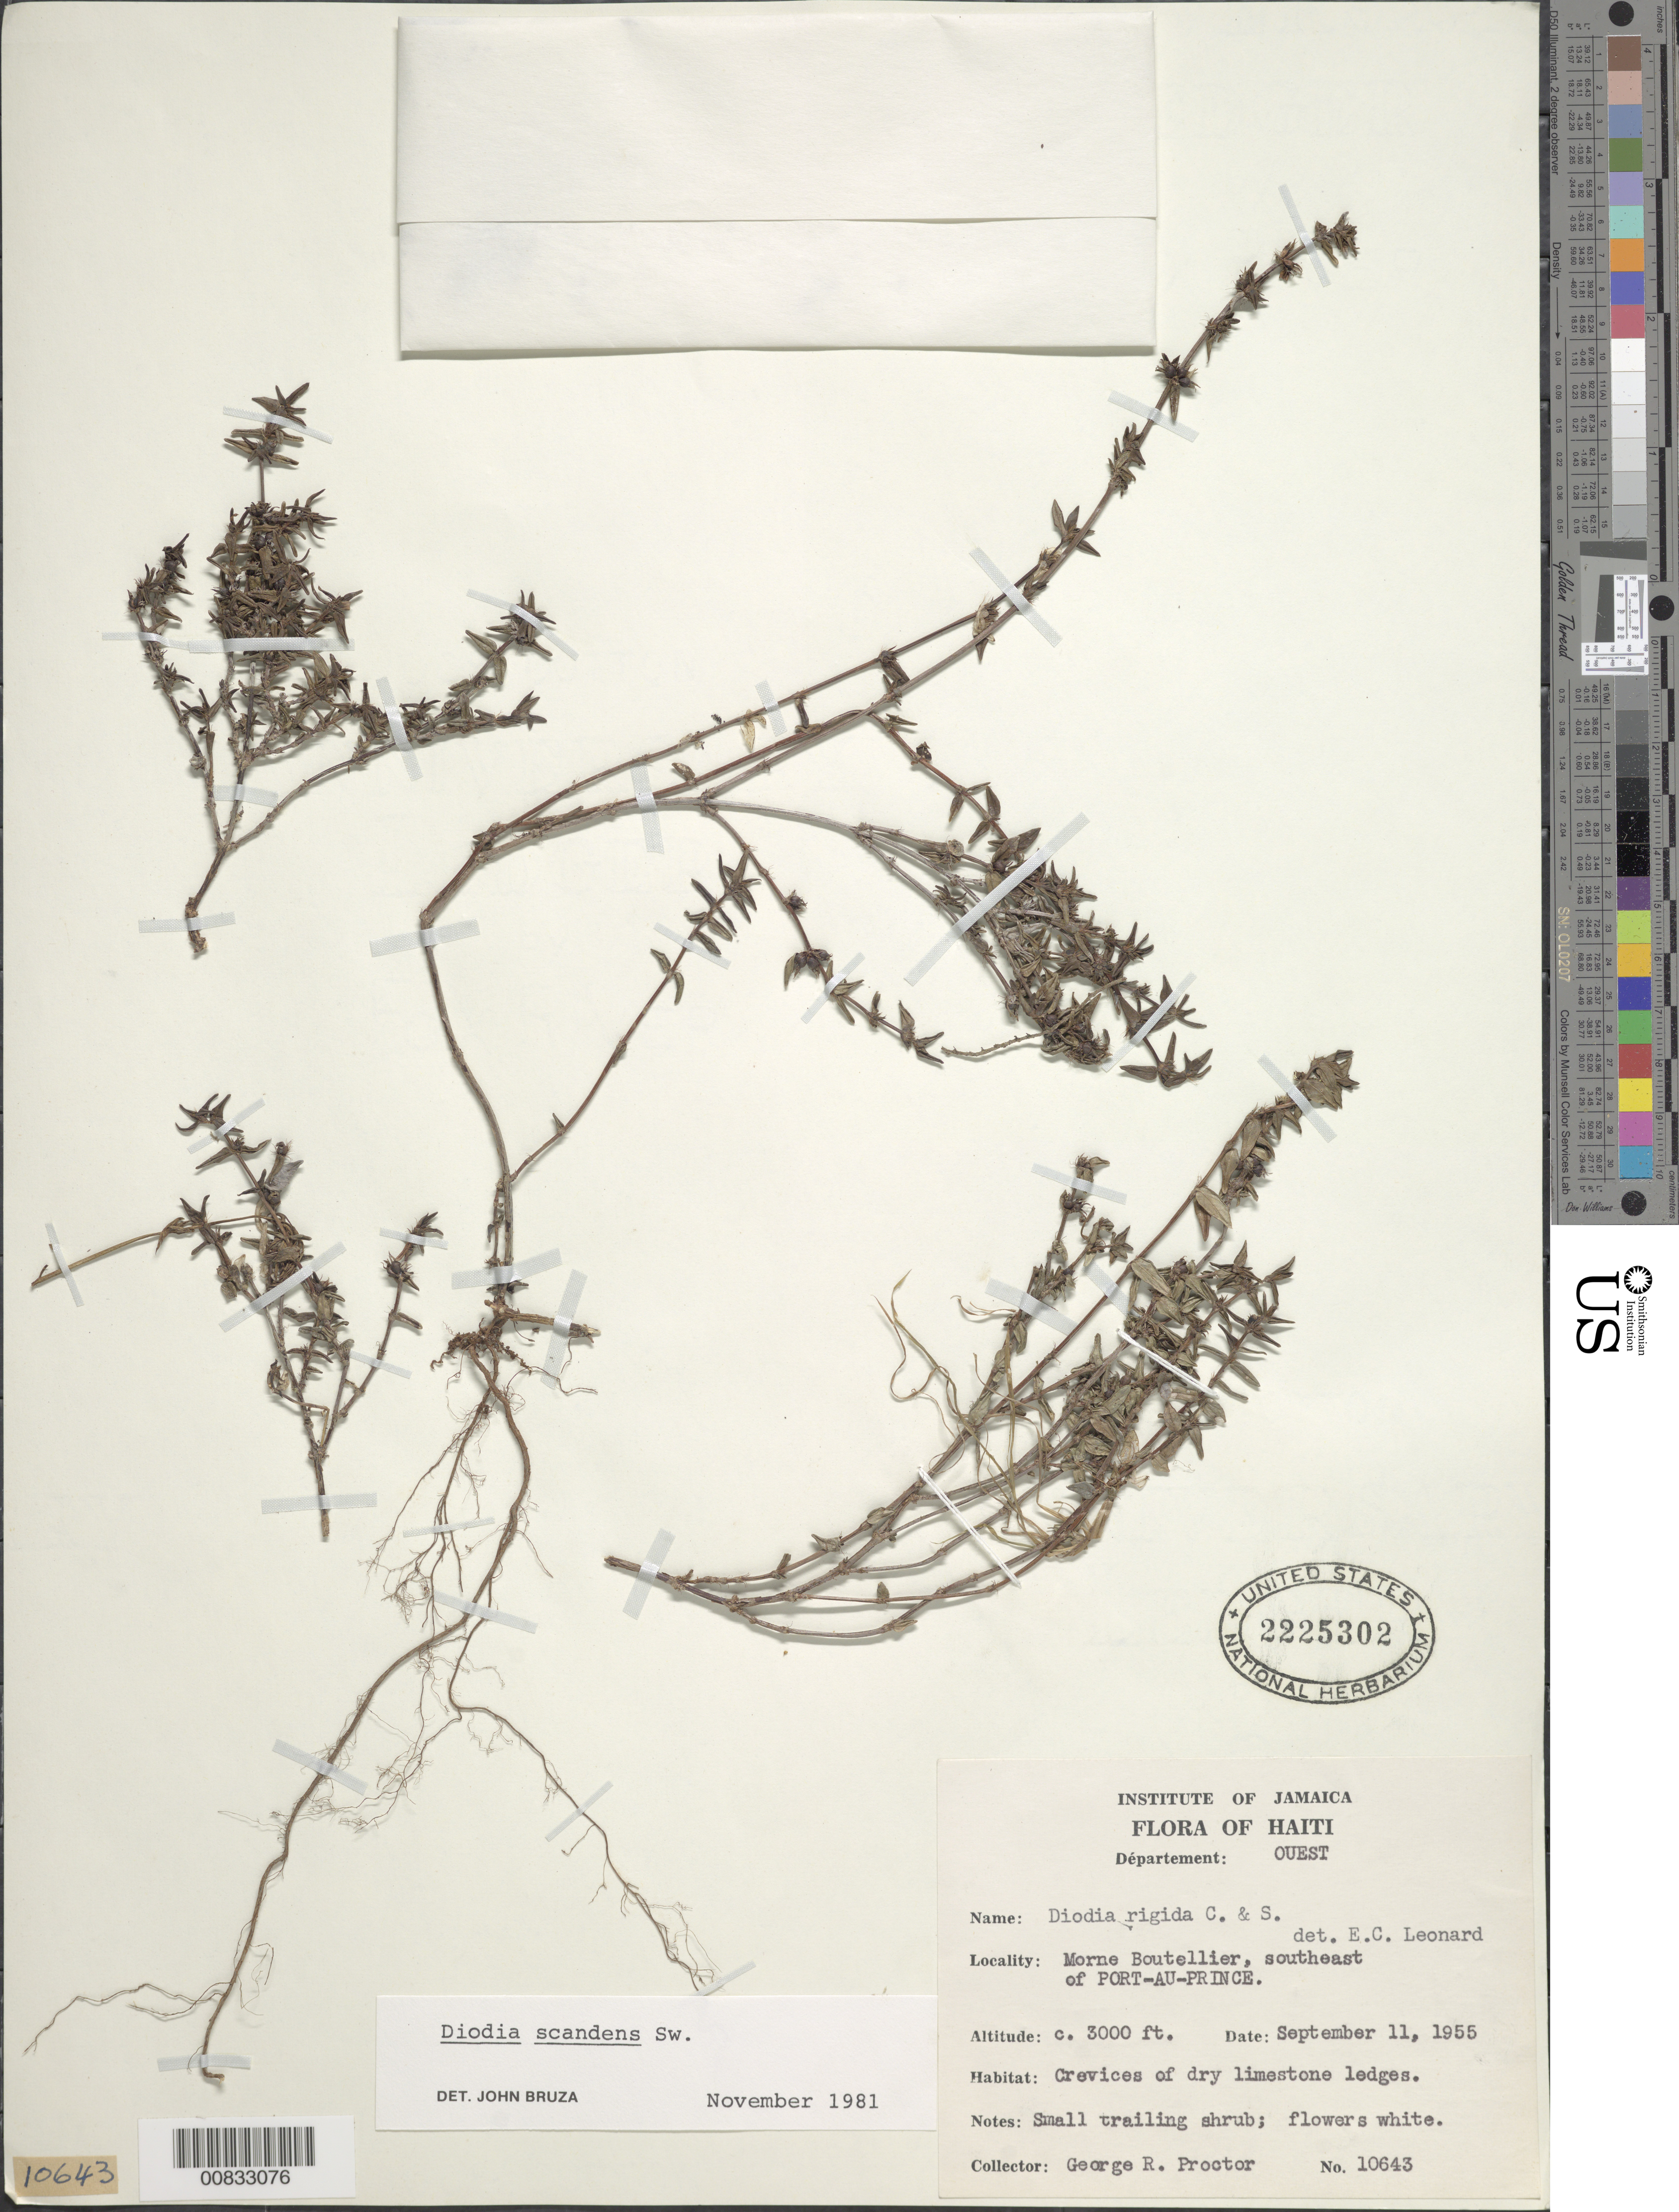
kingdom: Plantae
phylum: Tracheophyta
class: Magnoliopsida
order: Gentianales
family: Rubiaceae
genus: Diodia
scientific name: Diodia scandens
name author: Sw.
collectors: G. R. Proctor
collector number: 10643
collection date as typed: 11 Sep 1955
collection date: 1955-09-11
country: Haiti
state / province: Ouest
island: Hispaniola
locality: Morne Boutellier, SE of Port-au-Prince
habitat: Crevices of dry limestone ridge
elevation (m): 914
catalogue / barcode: US 2225302